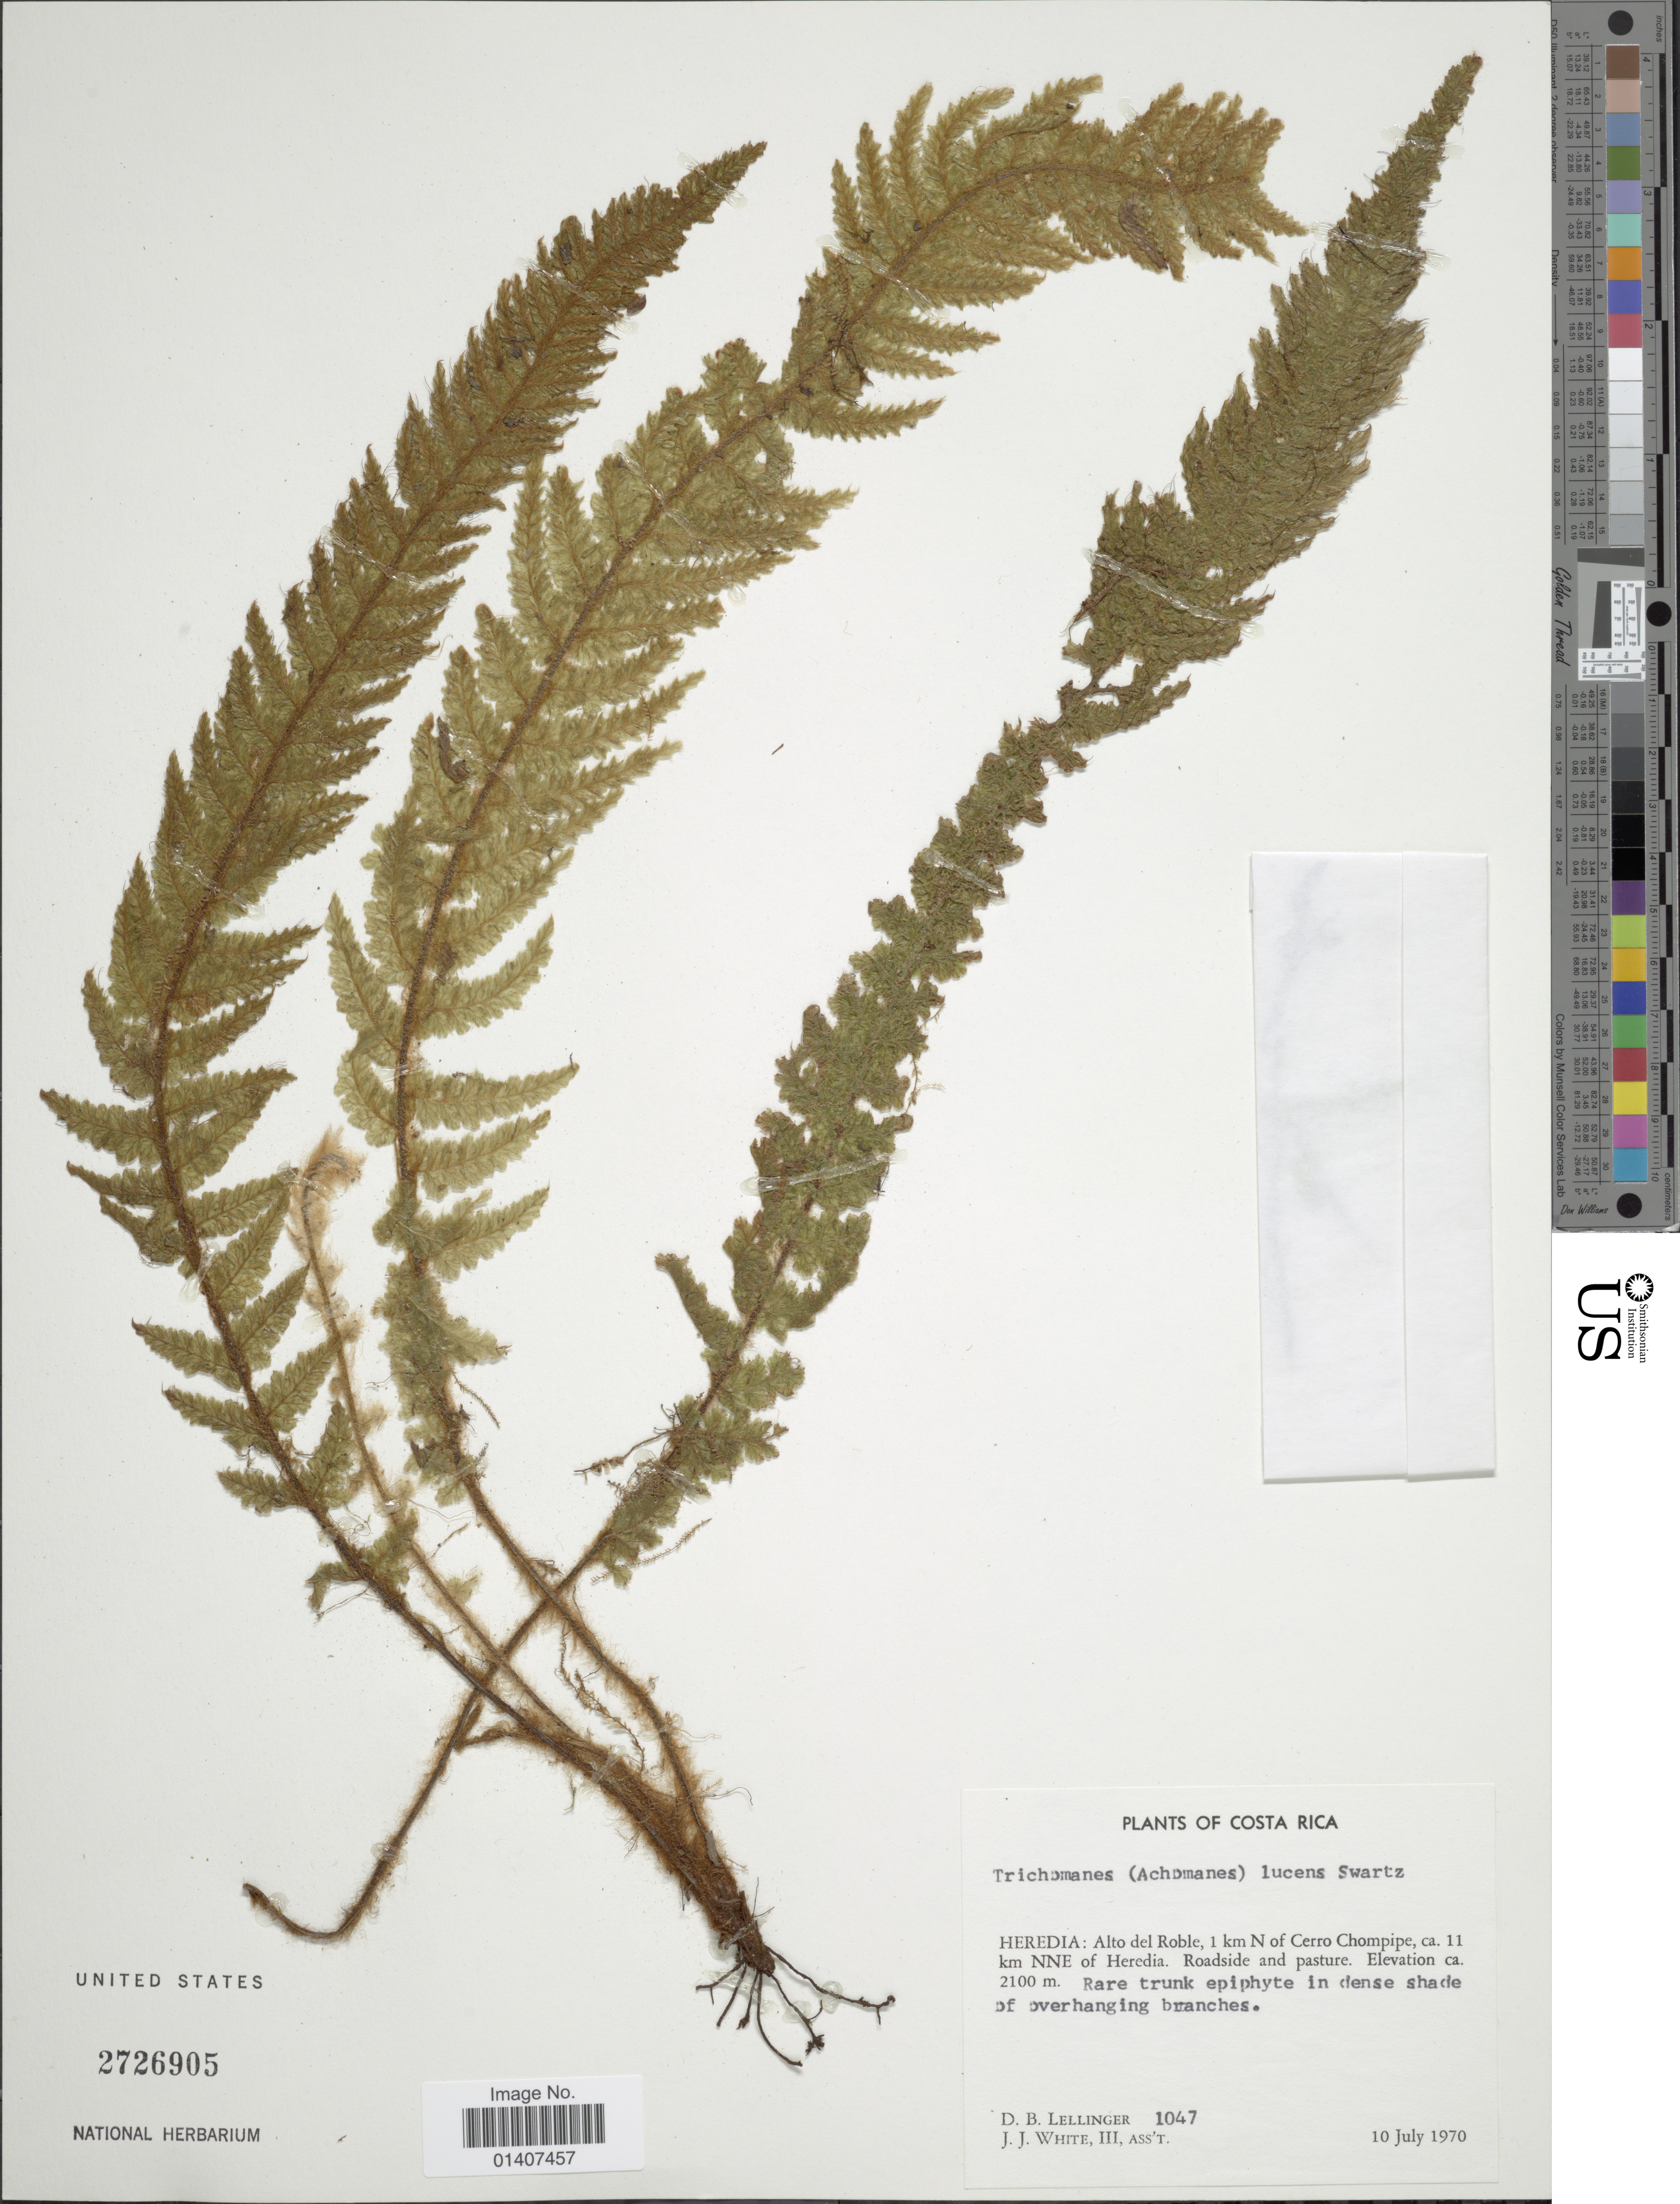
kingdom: Plantae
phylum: Tracheophyta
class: Polypodiopsida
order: Hymenophyllales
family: Hymenophyllaceae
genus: Trichomanes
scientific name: Trichomanes lucens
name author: Sw.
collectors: D. B. Lellinger & J. J. White III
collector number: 1047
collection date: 1970-07-10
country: Costa Rica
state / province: Heredia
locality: Heredia: Alto del Roble, 1km N of Cerro Chompipe, ca. 11km NNE of Heredoa, Roadside and pasture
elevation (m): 2100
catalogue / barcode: US 2726905